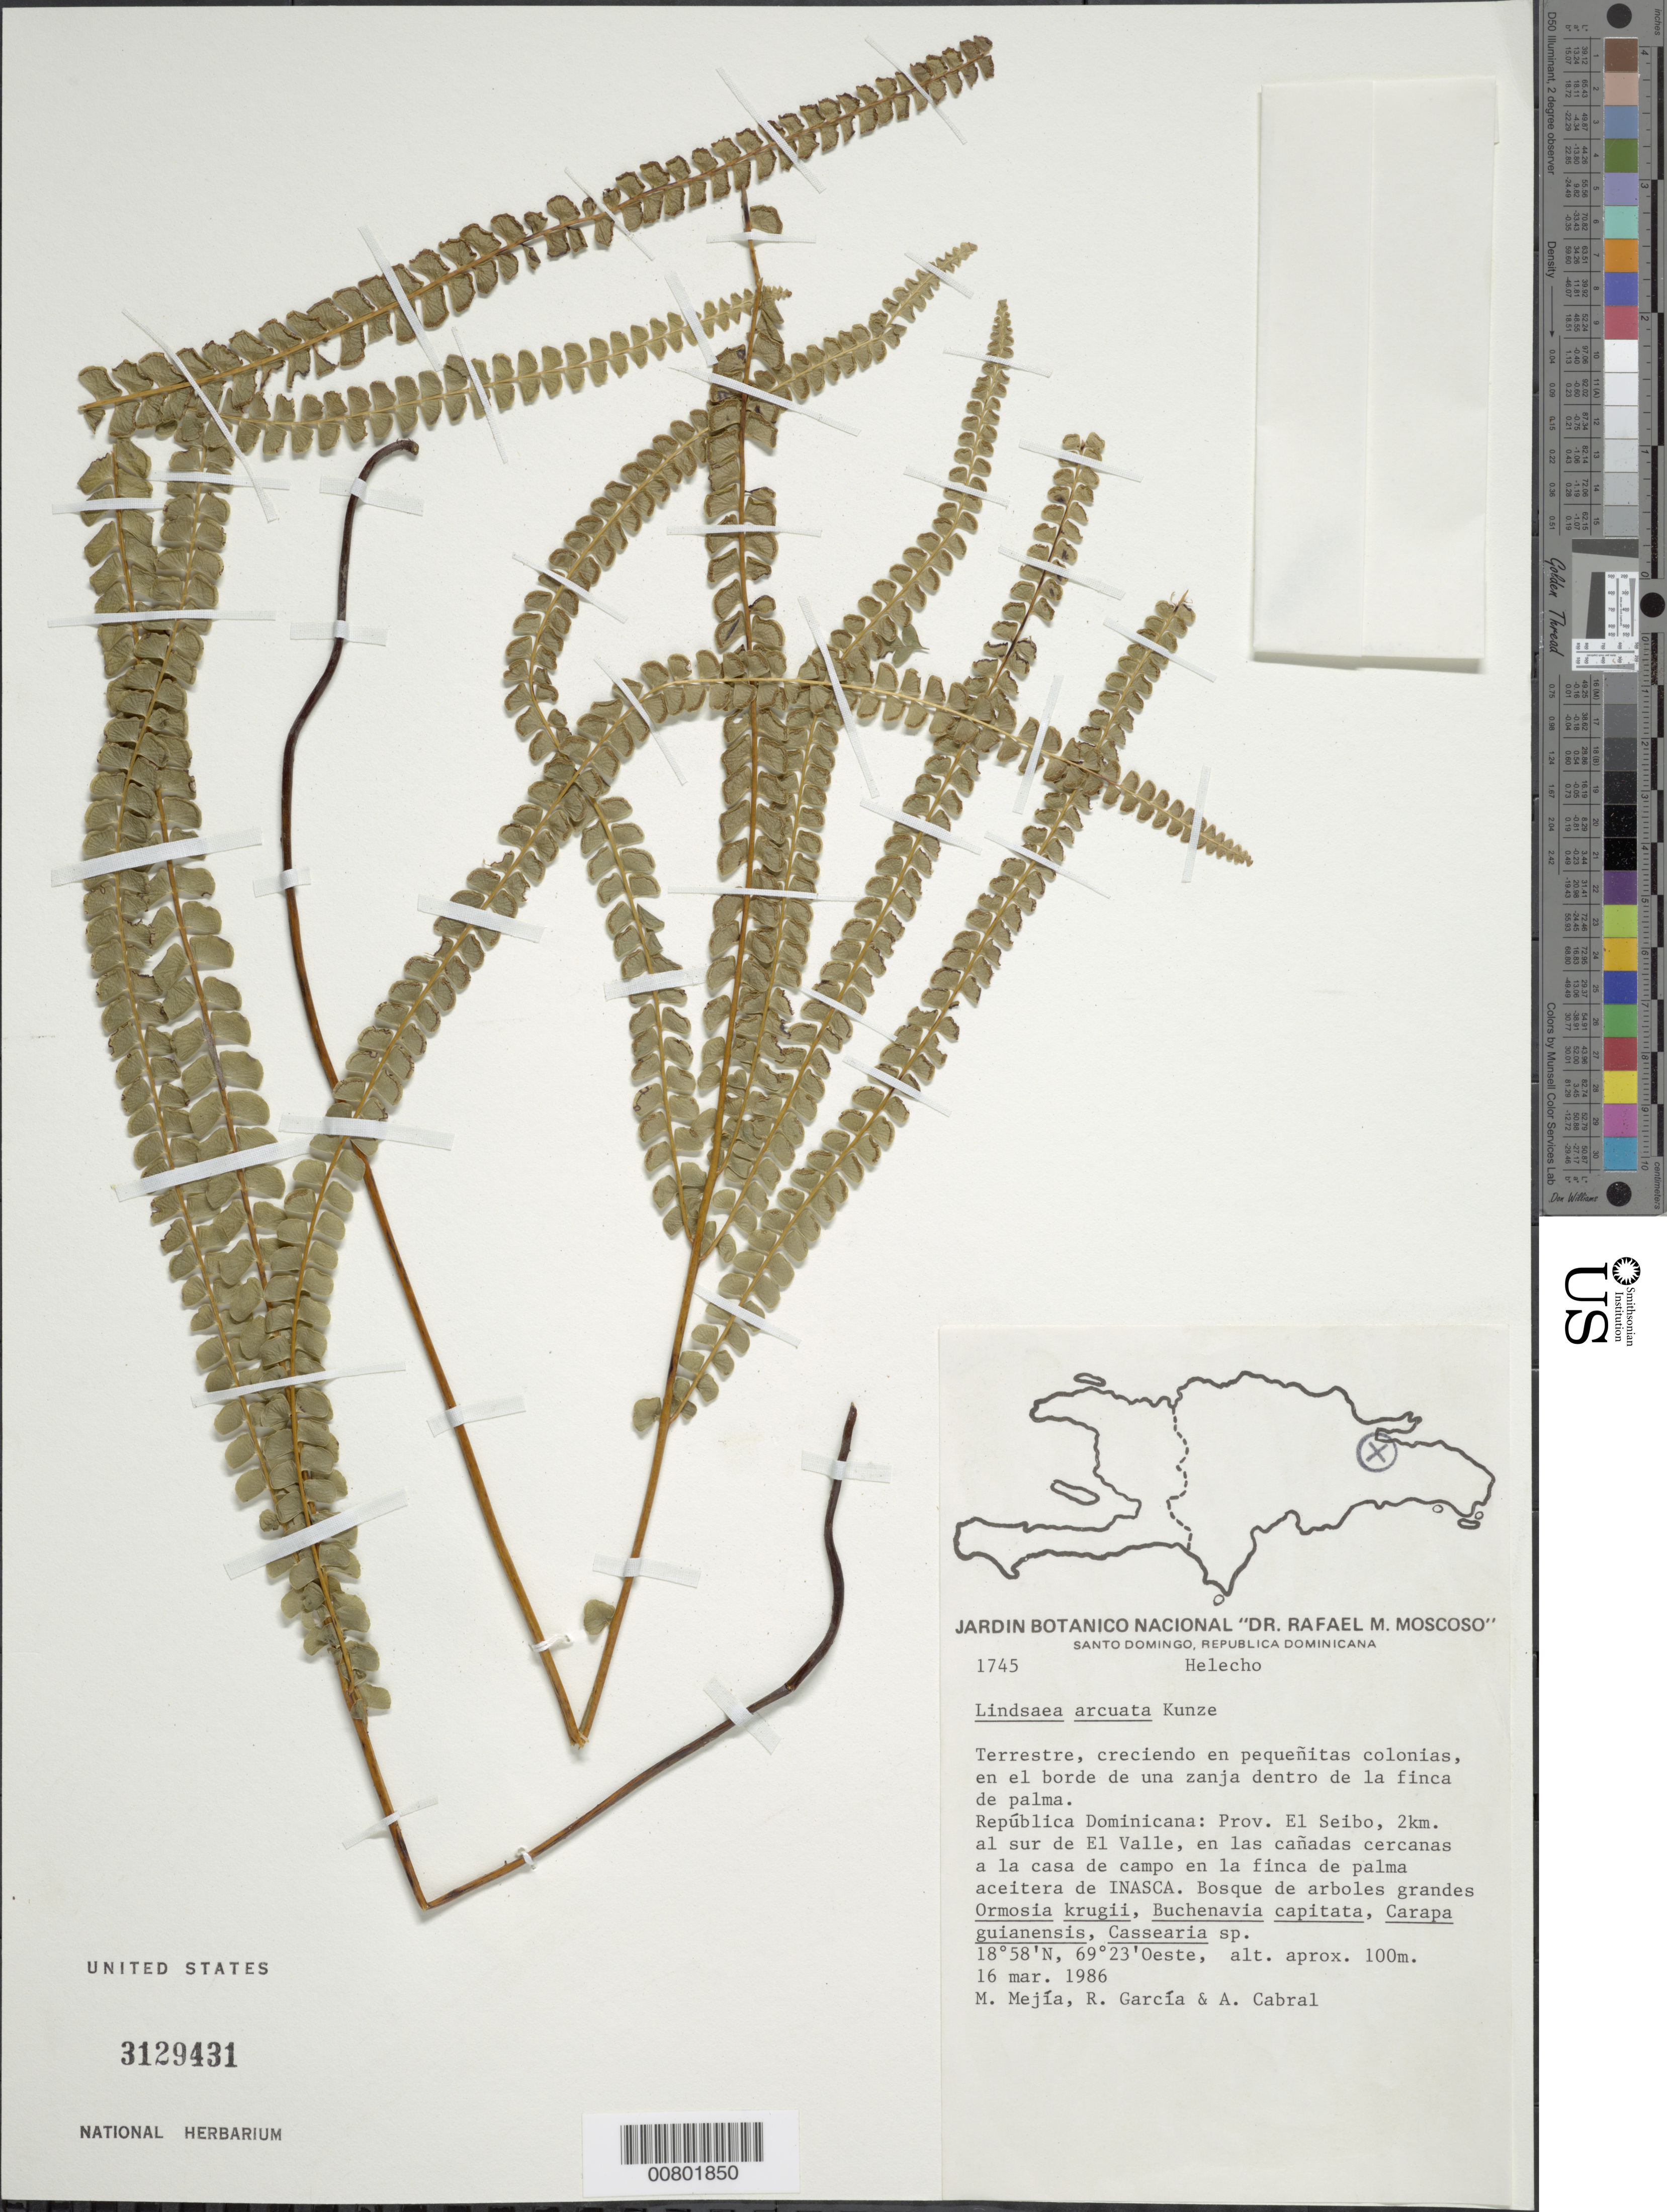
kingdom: Plantae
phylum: Tracheophyta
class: Polypodiopsida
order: Polypodiales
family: Lindsaeaceae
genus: Lindsaea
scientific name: Lindsaea arcuata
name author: Kunze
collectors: M. Mejia, R. G. García & A. Cabral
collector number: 1745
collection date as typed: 16 Mar 1986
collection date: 1986-03-16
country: Dominican Republic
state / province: El Seibo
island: Hispaniola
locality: El Valle, 2 km S of, INASCA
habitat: Bosque de arboles grandes Ormosia krugii, Buchenavia capitata, Carapa guianensis, Cassearia sp.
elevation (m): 100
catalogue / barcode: US 3129431